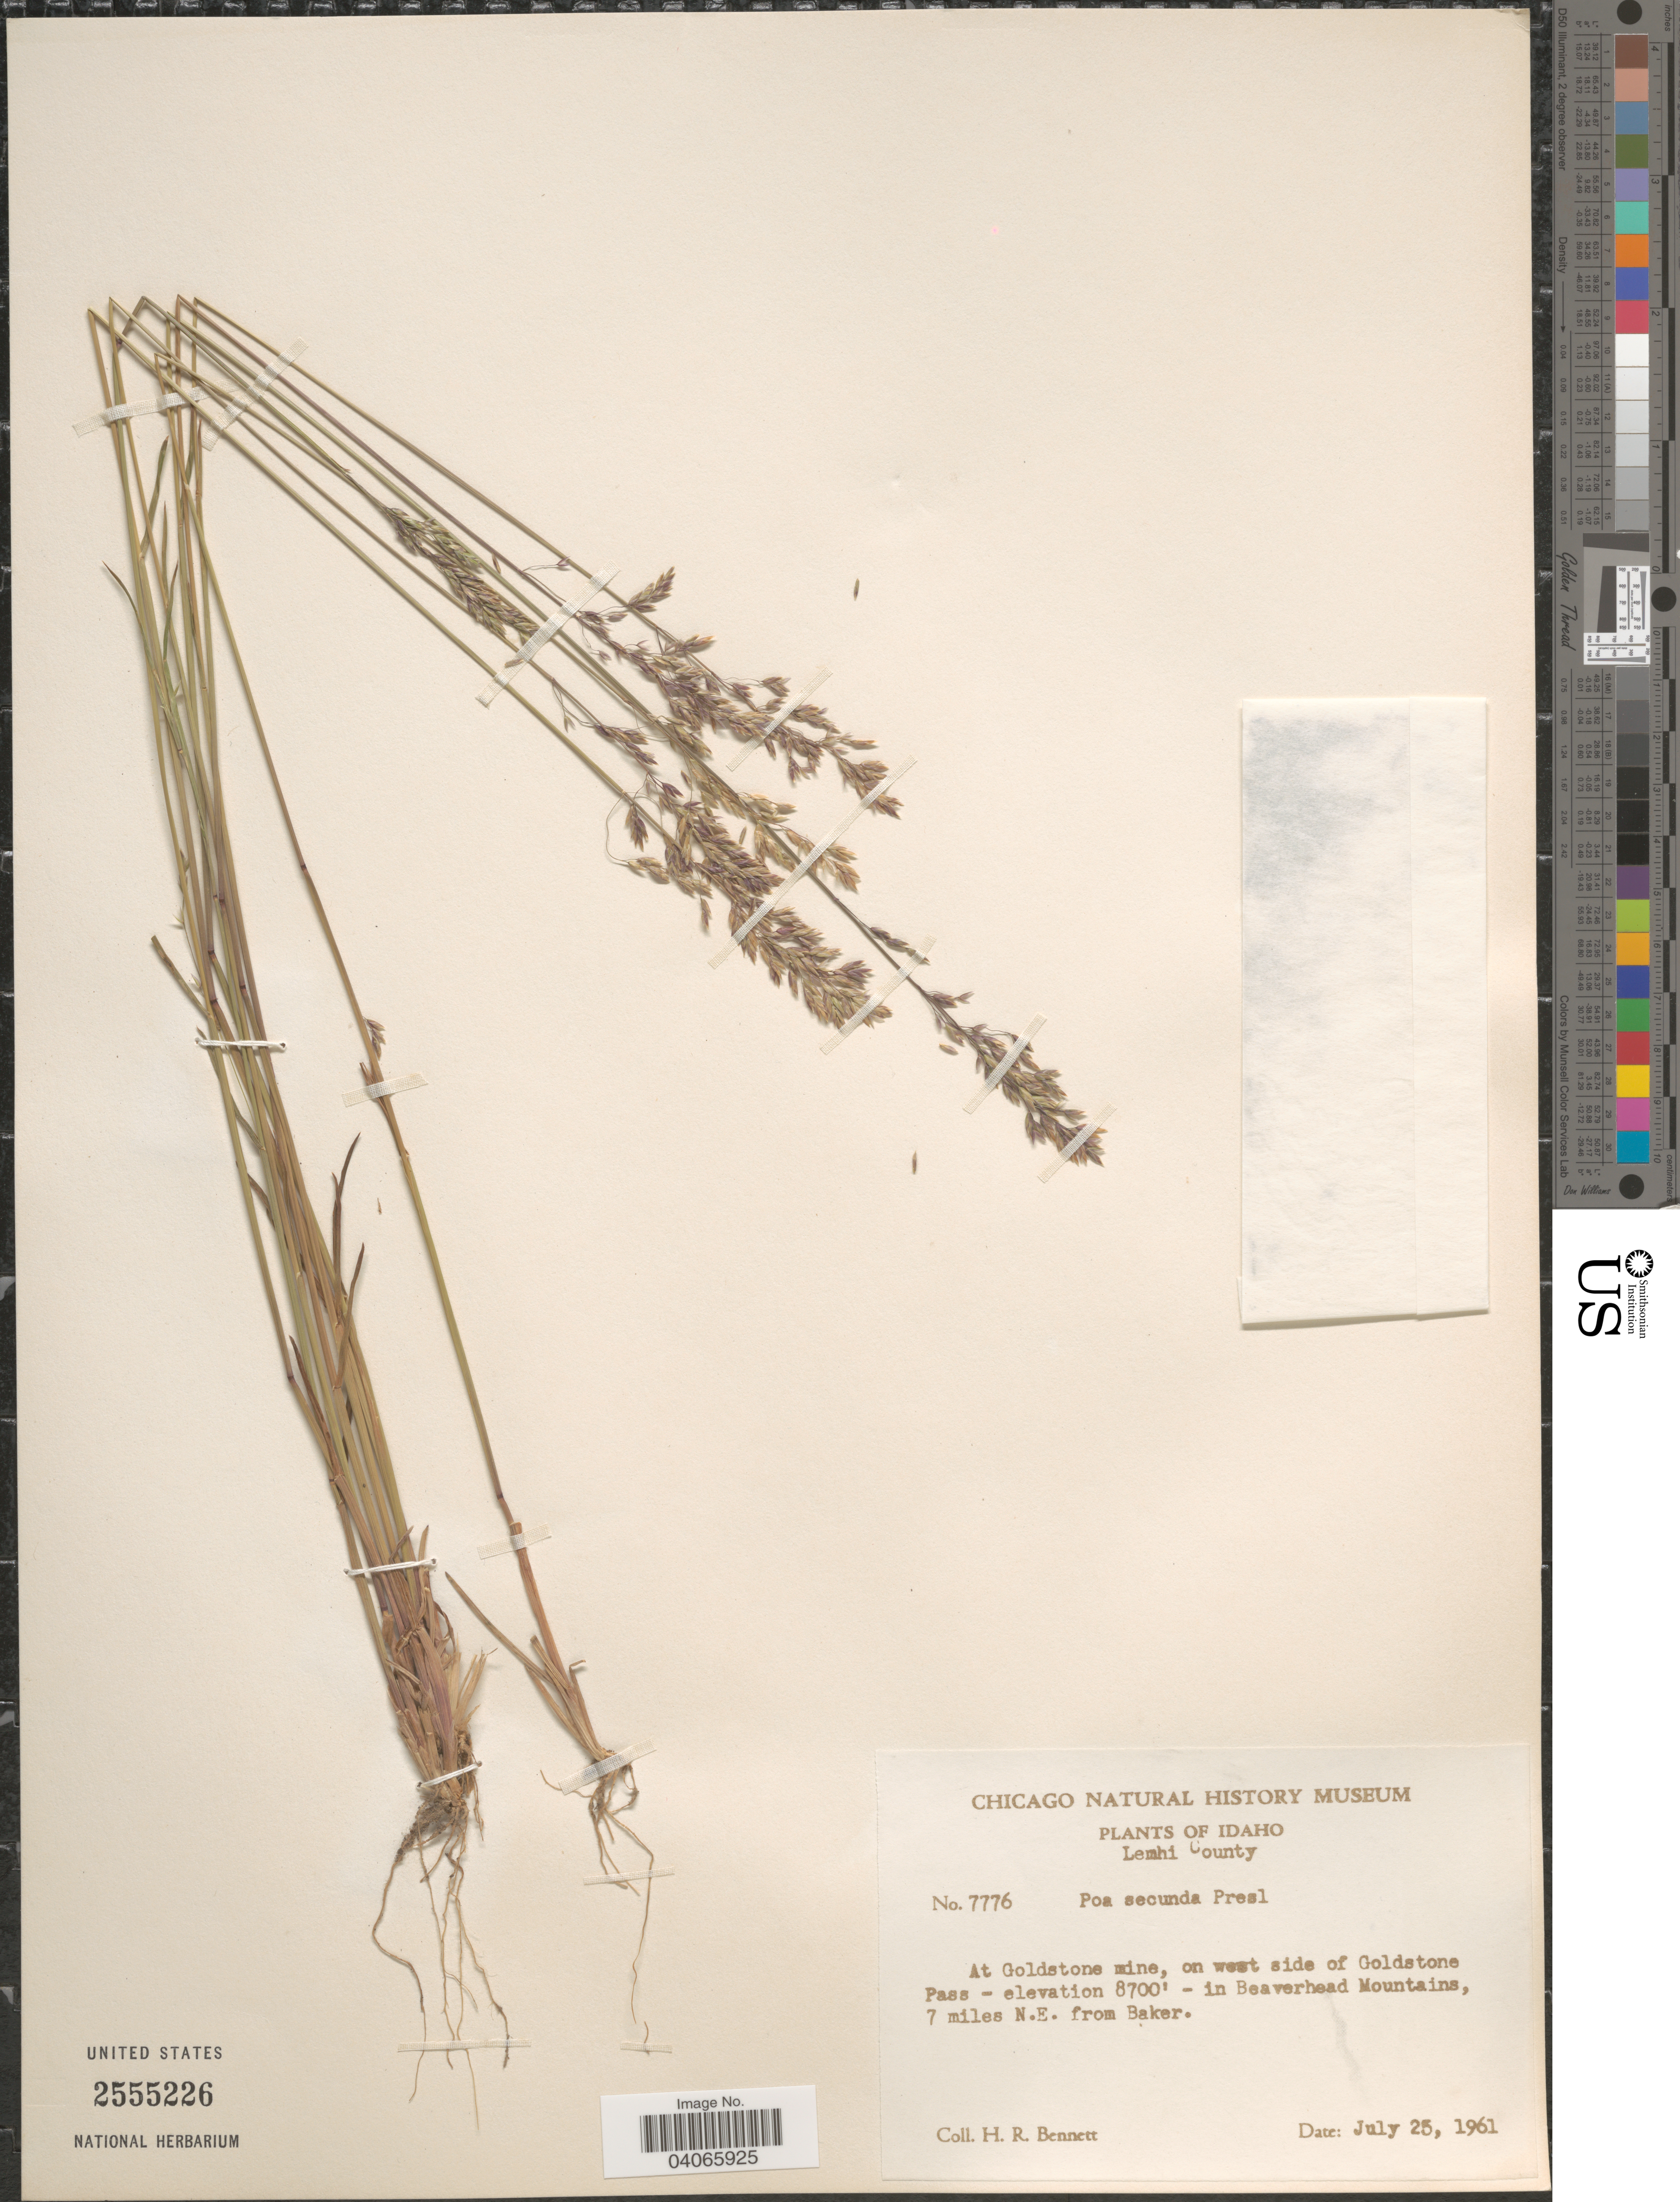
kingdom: Plantae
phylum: Tracheophyta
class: Liliopsida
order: Poales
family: Poaceae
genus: Poa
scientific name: Poa secunda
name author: J. Presl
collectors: H. R. Bennett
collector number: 7776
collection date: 1961-07-25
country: United States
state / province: Idaho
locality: Lemhi County. At Goldstone mine, on west side of Goldstone Pass - in Beaverhead Mountains, 7 miles N.E. from Baker.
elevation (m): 2652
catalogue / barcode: US 2555226